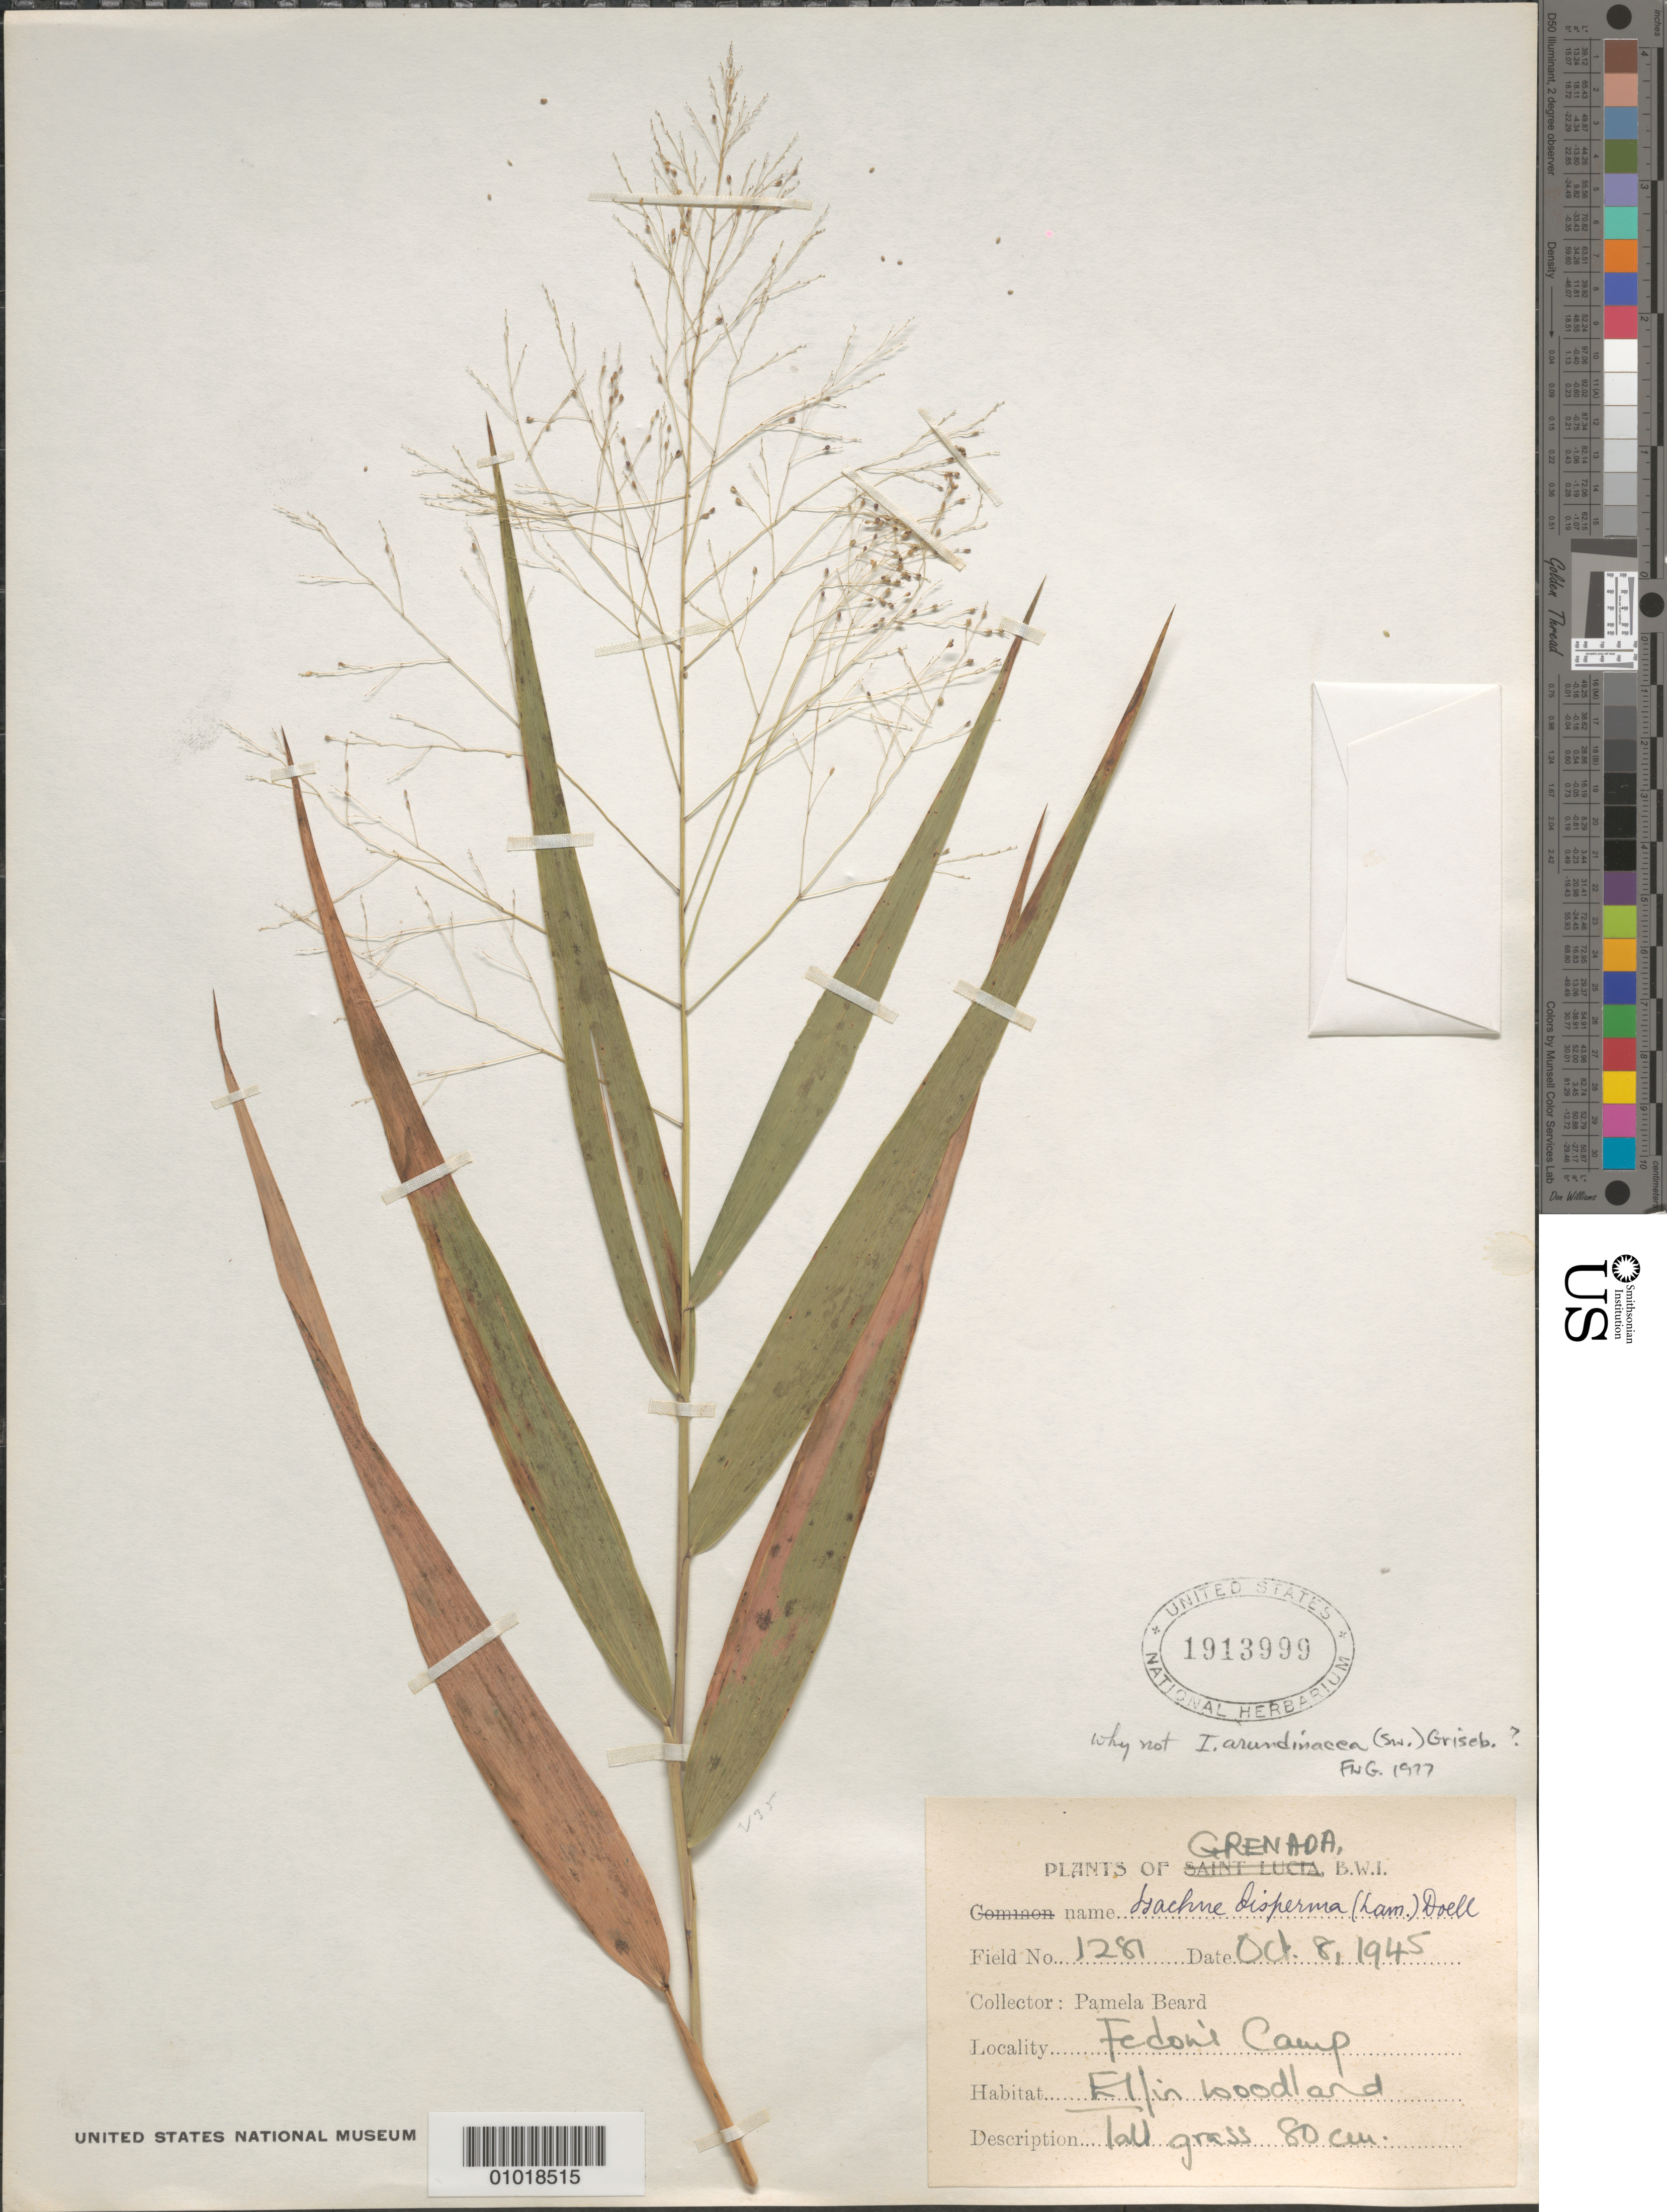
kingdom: Plantae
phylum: Tracheophyta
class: Liliopsida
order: Poales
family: Poaceae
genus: Isachne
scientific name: Isachne disperma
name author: (Lam.) Döll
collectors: P. Beard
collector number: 1281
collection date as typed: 08 Oct 1945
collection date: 1945-10-08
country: Grenada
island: Grenada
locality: Fedoni Camp, Ellin woodland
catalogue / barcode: US 1913999